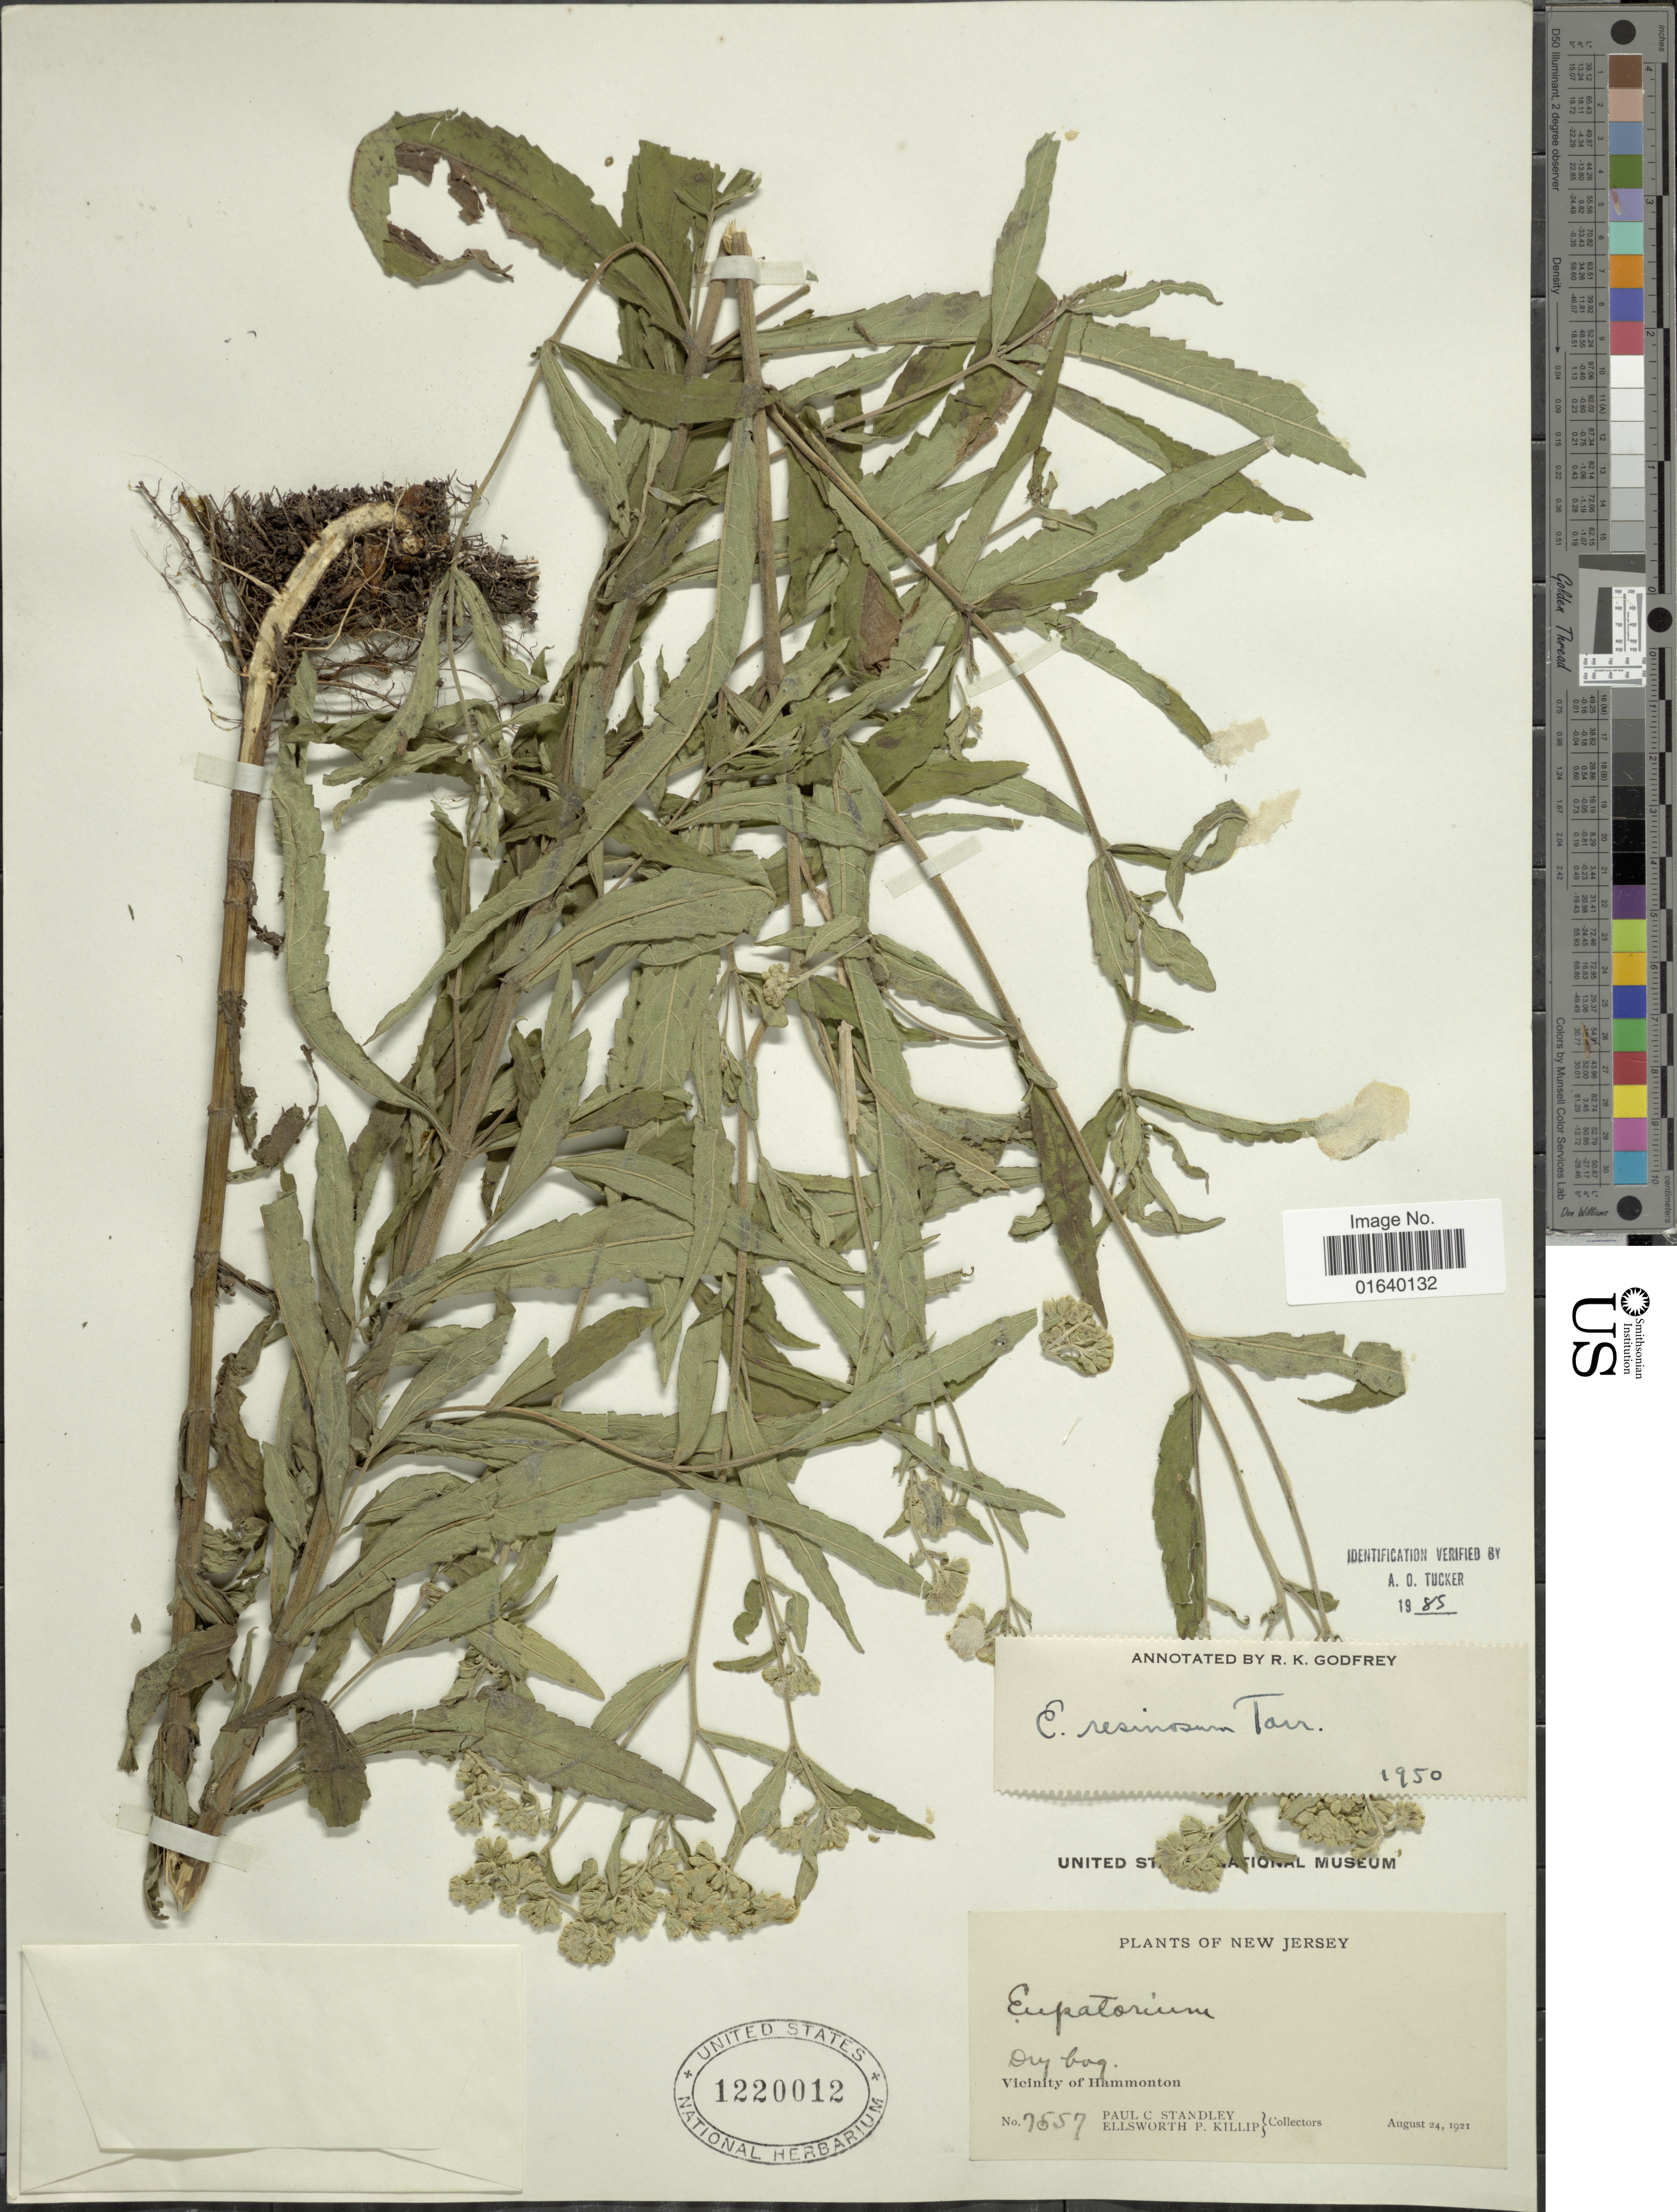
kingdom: Plantae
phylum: Tracheophyta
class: Magnoliopsida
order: Asterales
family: Asteraceae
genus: Eupatorium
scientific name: Eupatorium resinosum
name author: Torr. ex DC.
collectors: P. C. Standley & E. P. Killip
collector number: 7557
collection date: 1921-08-24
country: United States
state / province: New Jersey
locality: Dry bog, Vicinity of Hammonton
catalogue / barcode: US 1220012